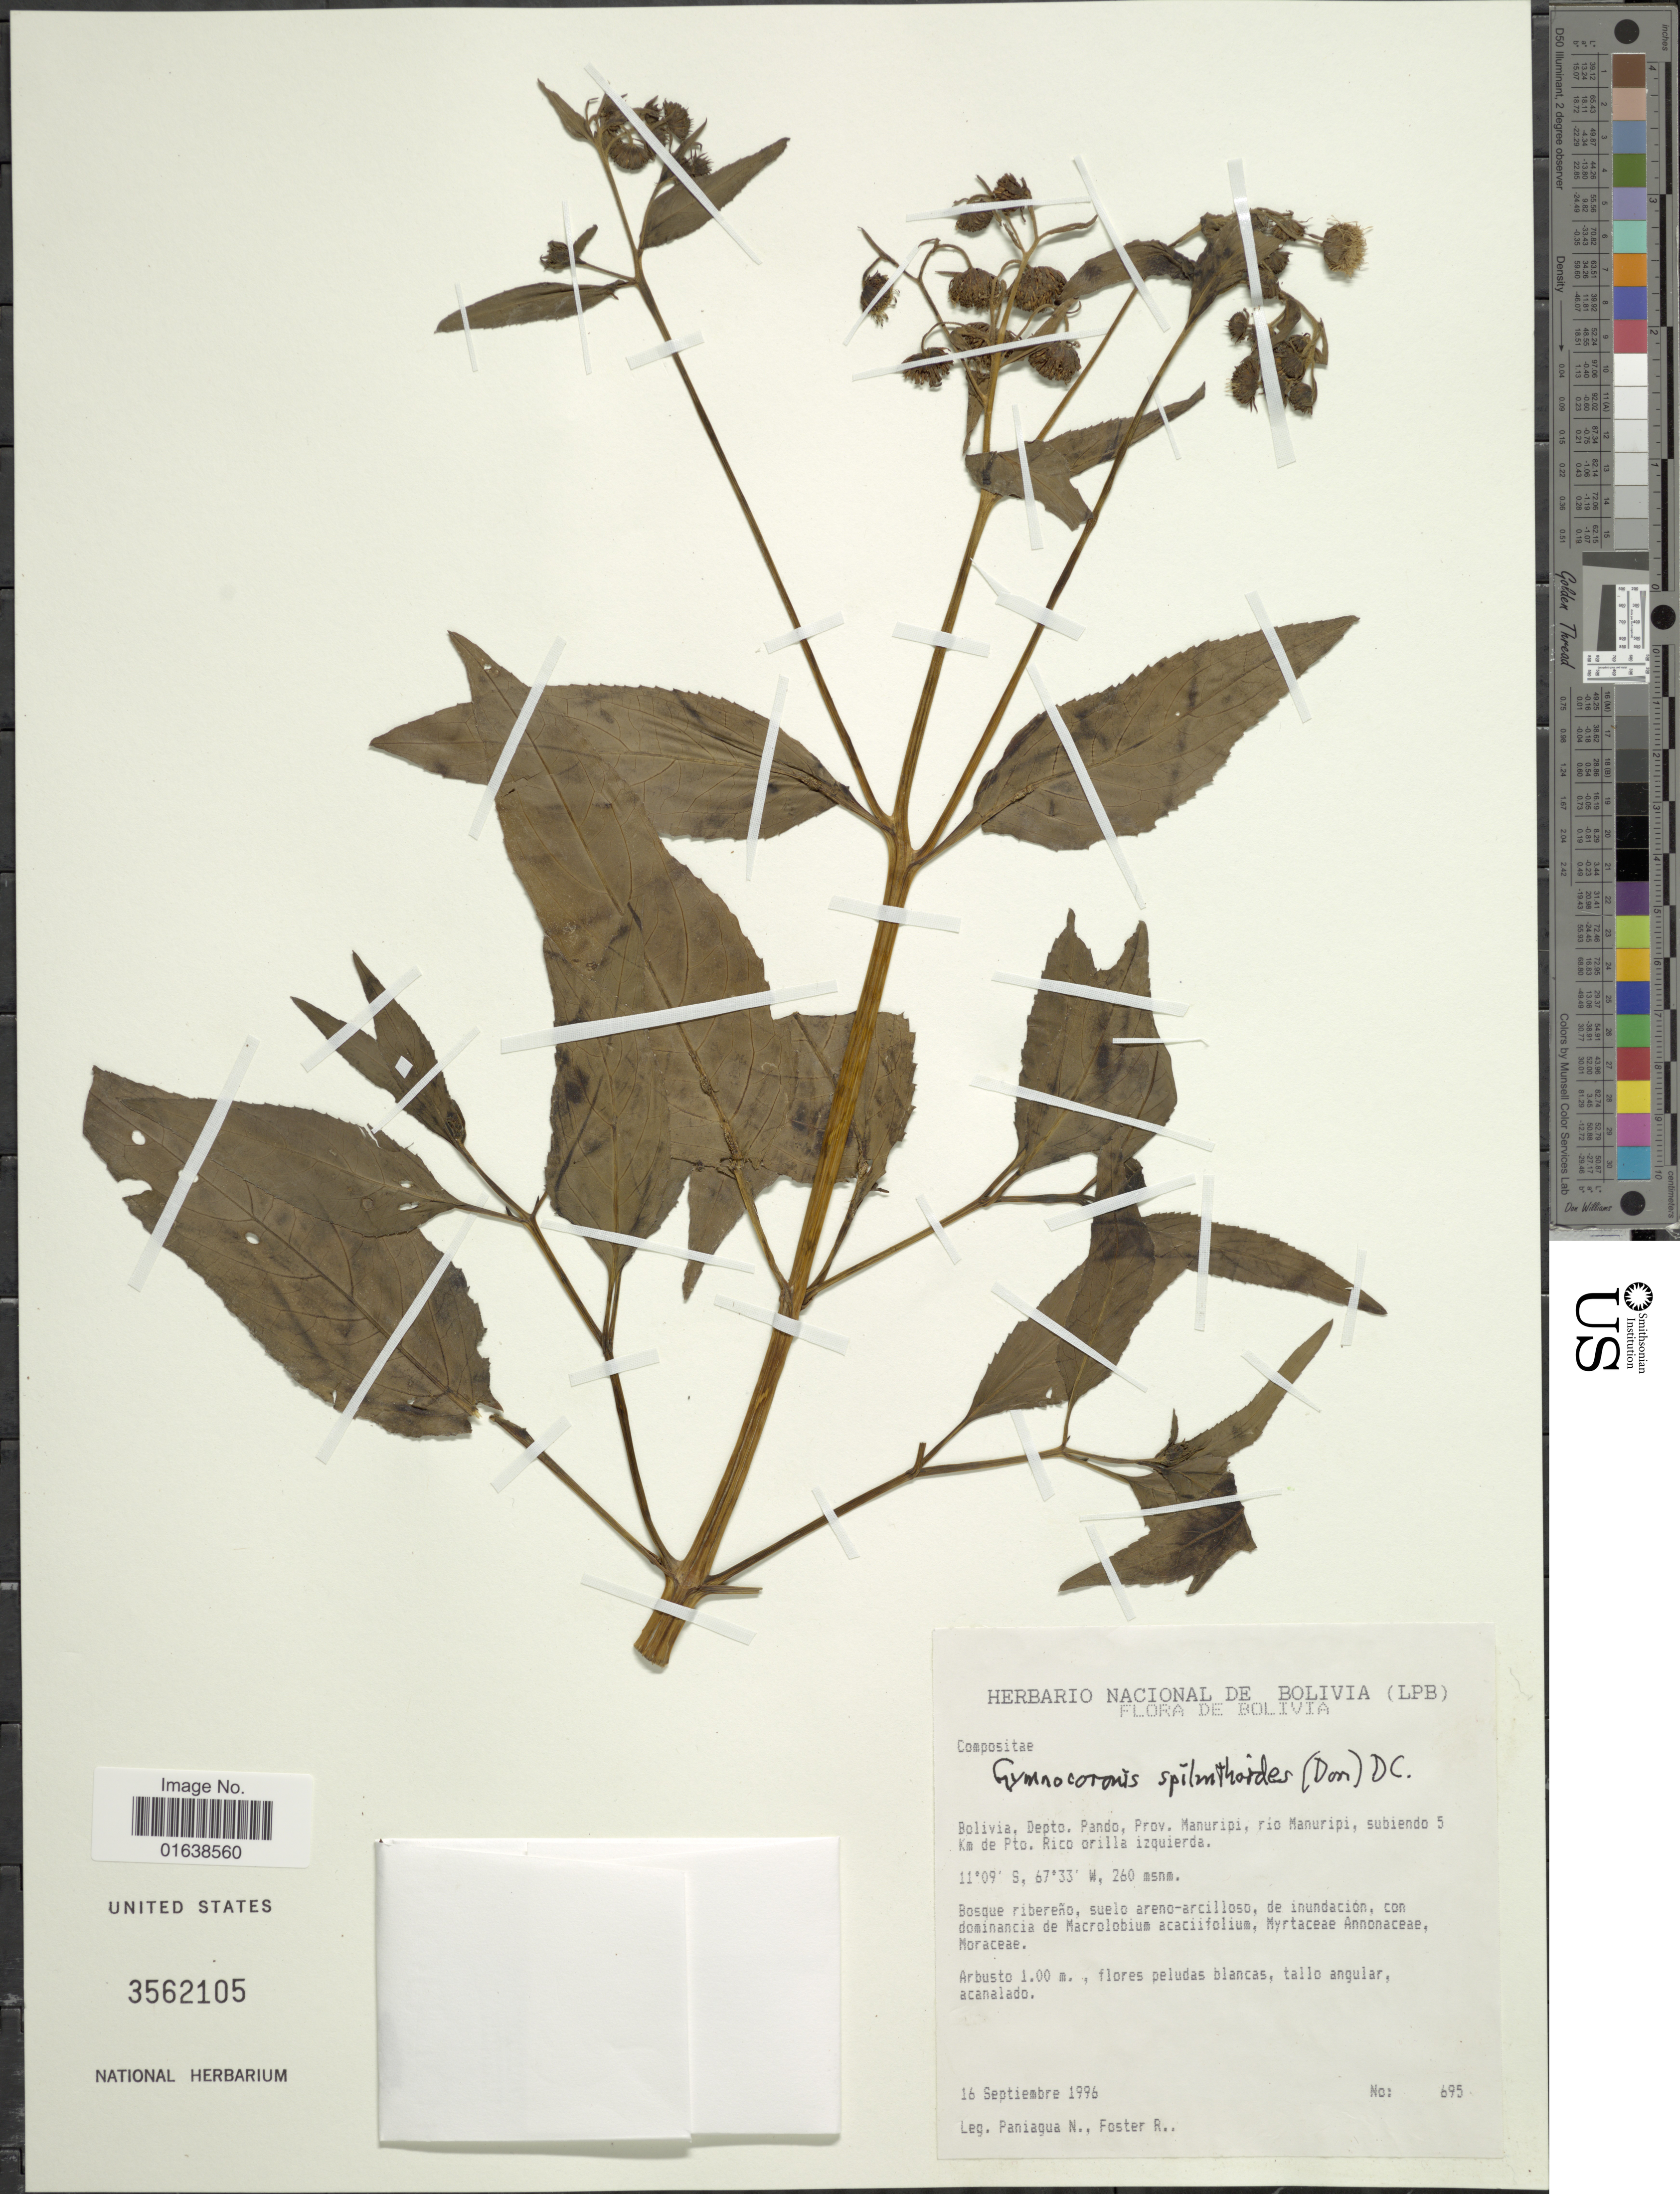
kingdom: Plantae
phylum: Tracheophyta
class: Magnoliopsida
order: Asterales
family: Asteraceae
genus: Gymnocoronis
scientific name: Gymnocoronis spilanthoides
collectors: N. Paniagua & R. Foster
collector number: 695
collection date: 1996-09-16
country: Bolivia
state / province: Pando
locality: Bolivia. Depto. Pando, Prov. Muripi, rio Manuripi, subiendo 5 Km de Pto.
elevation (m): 260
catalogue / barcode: US 3562105